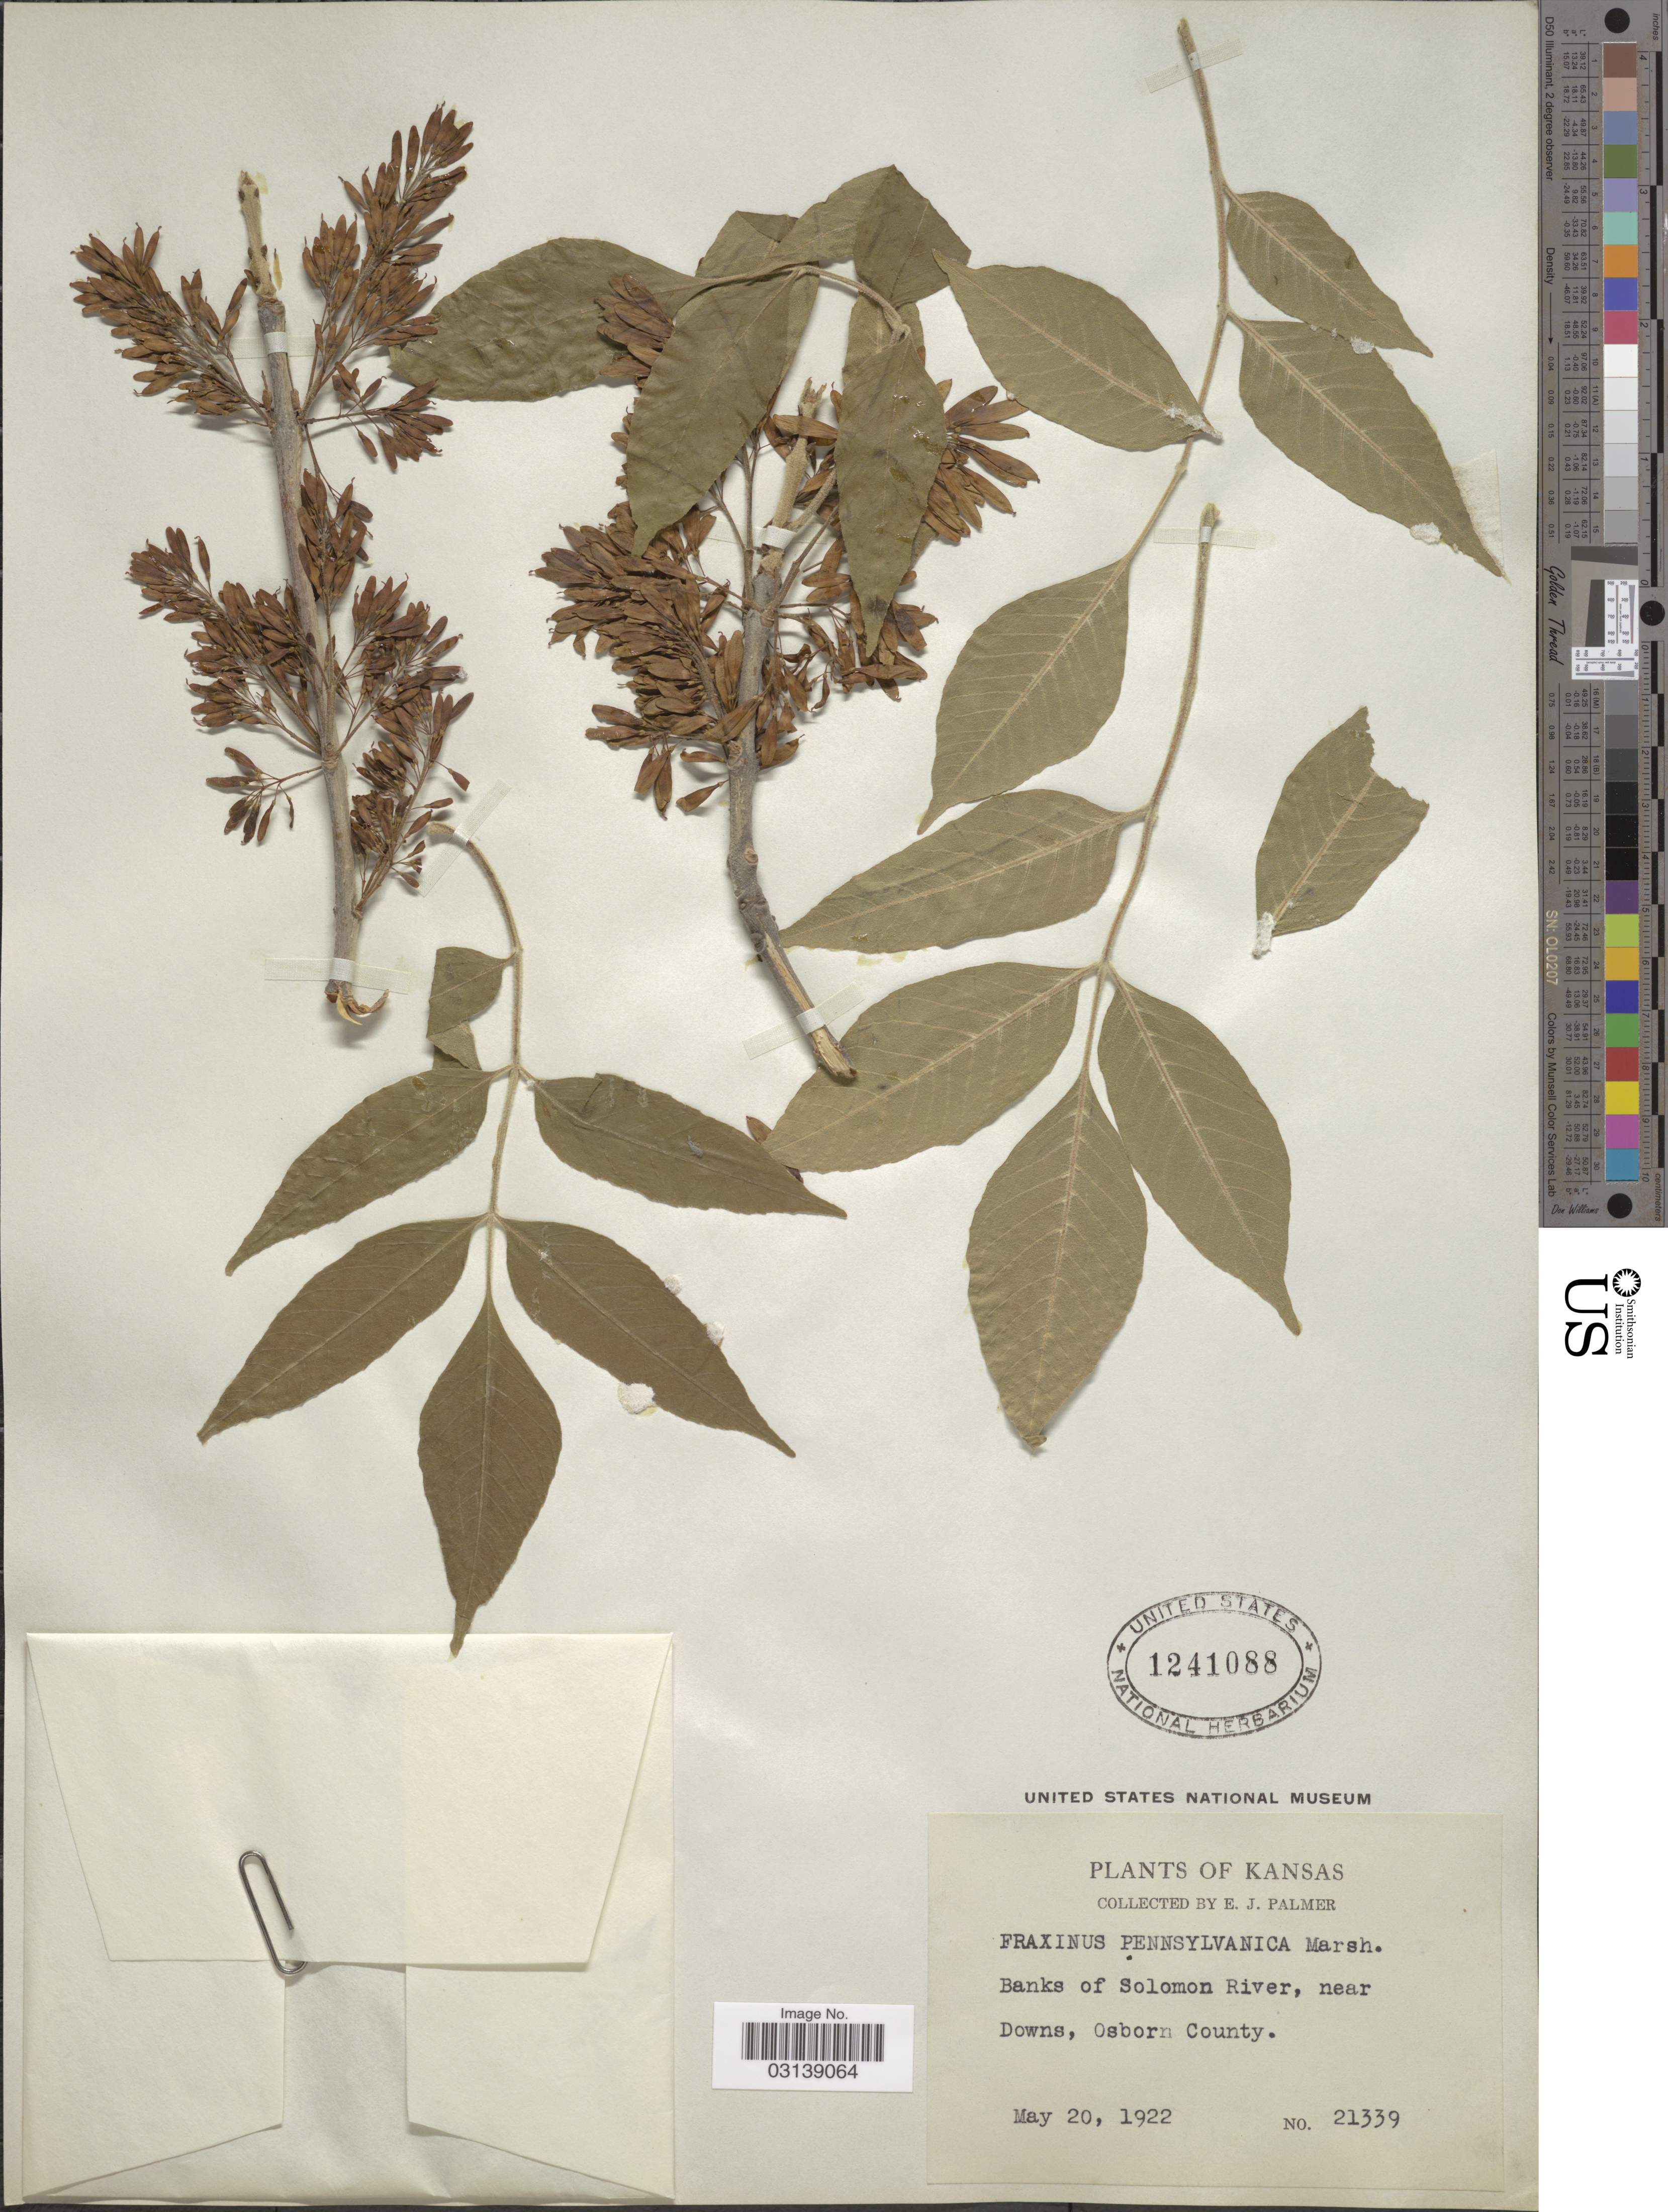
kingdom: Plantae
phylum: Tracheophyta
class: Magnoliopsida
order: Lamiales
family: Oleaceae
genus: Fraxinus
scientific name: Fraxinus pennsylvanica var. pubescens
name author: (Lam.) Lingelsh.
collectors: E. J. Palmer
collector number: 21339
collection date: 1922-05-20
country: United States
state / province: Kansas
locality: Banks of Solomon River, near Downs, Osborn County.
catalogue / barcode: US 1241088